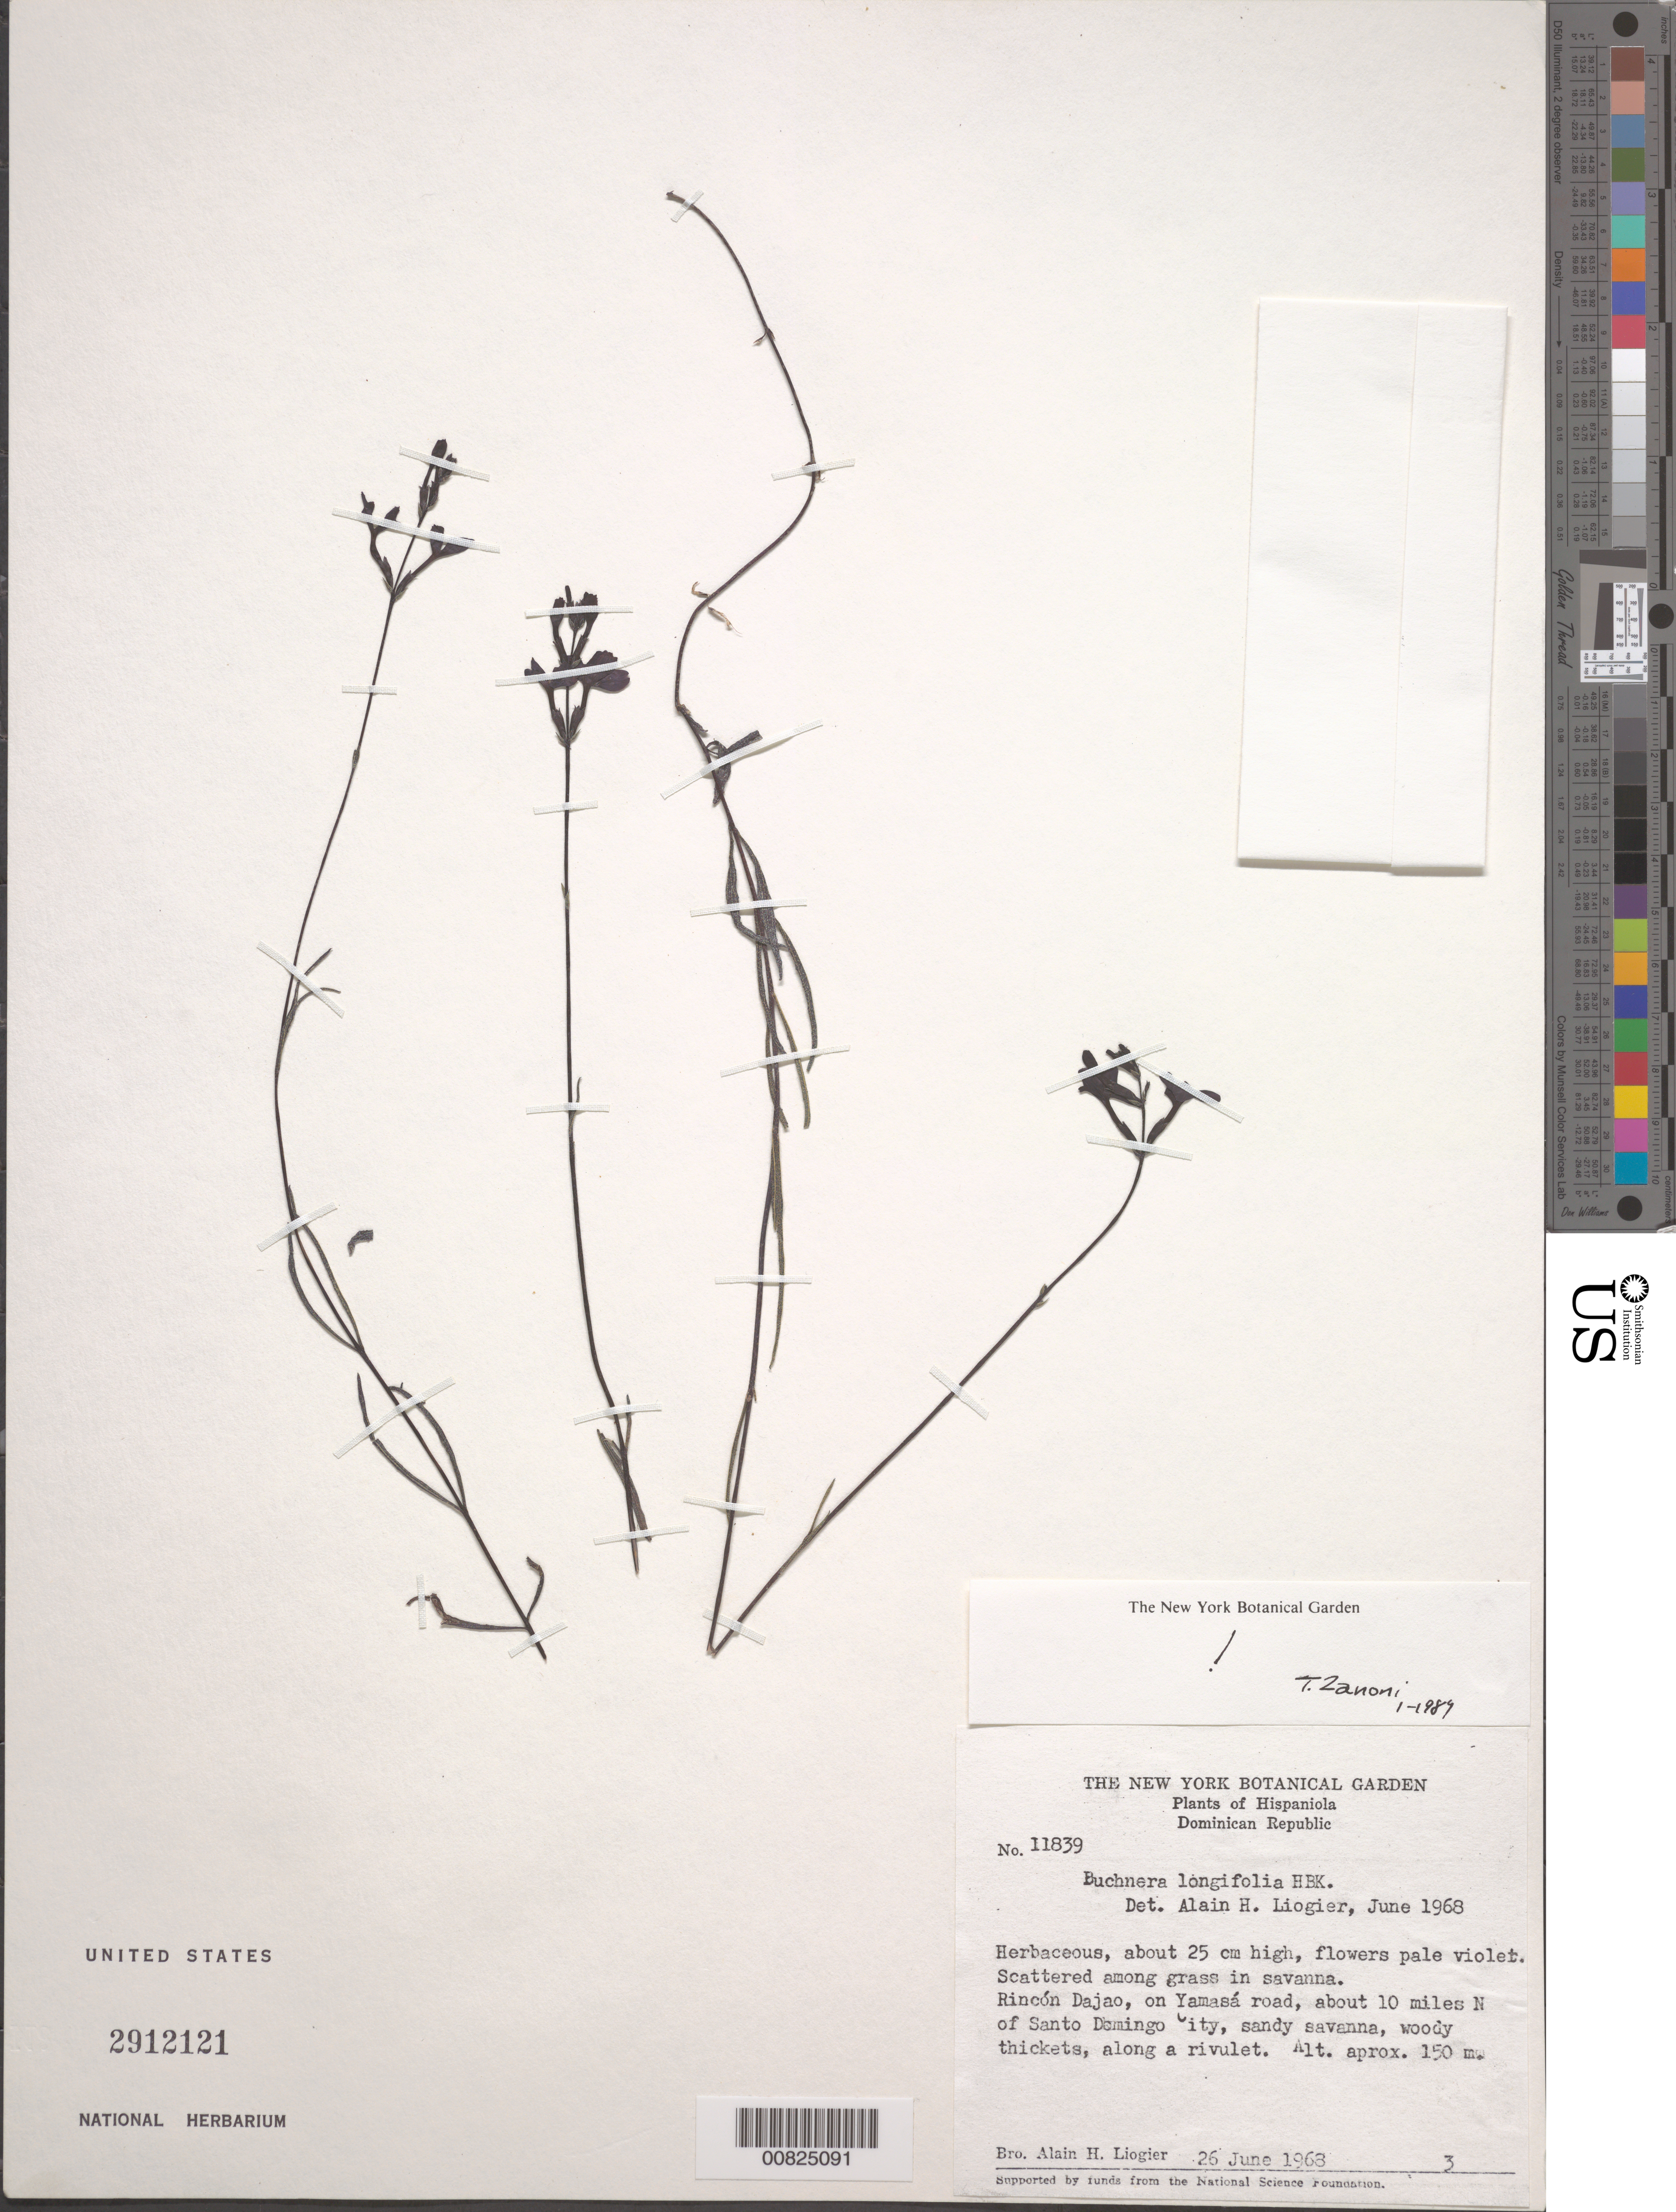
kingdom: Plantae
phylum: Tracheophyta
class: Magnoliopsida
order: Lamiales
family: Orobanchaceae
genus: Buchnera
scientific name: Buchnera longifolia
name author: Kunth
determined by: Zanoni, T. A., (NY), New York Botanical Garden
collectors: A. H. Liogier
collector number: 11839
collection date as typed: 26 Jun 1968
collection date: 1968-06-26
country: Dominican Republic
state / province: Distrito Nacional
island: Hispaniola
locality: Rincón Dajao, on Yamasá road, about 10 miles N of Santo Domingo City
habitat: Scattered among grass in sandy savanna, woody thickets, along rivulet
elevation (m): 150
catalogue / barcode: US 2912121